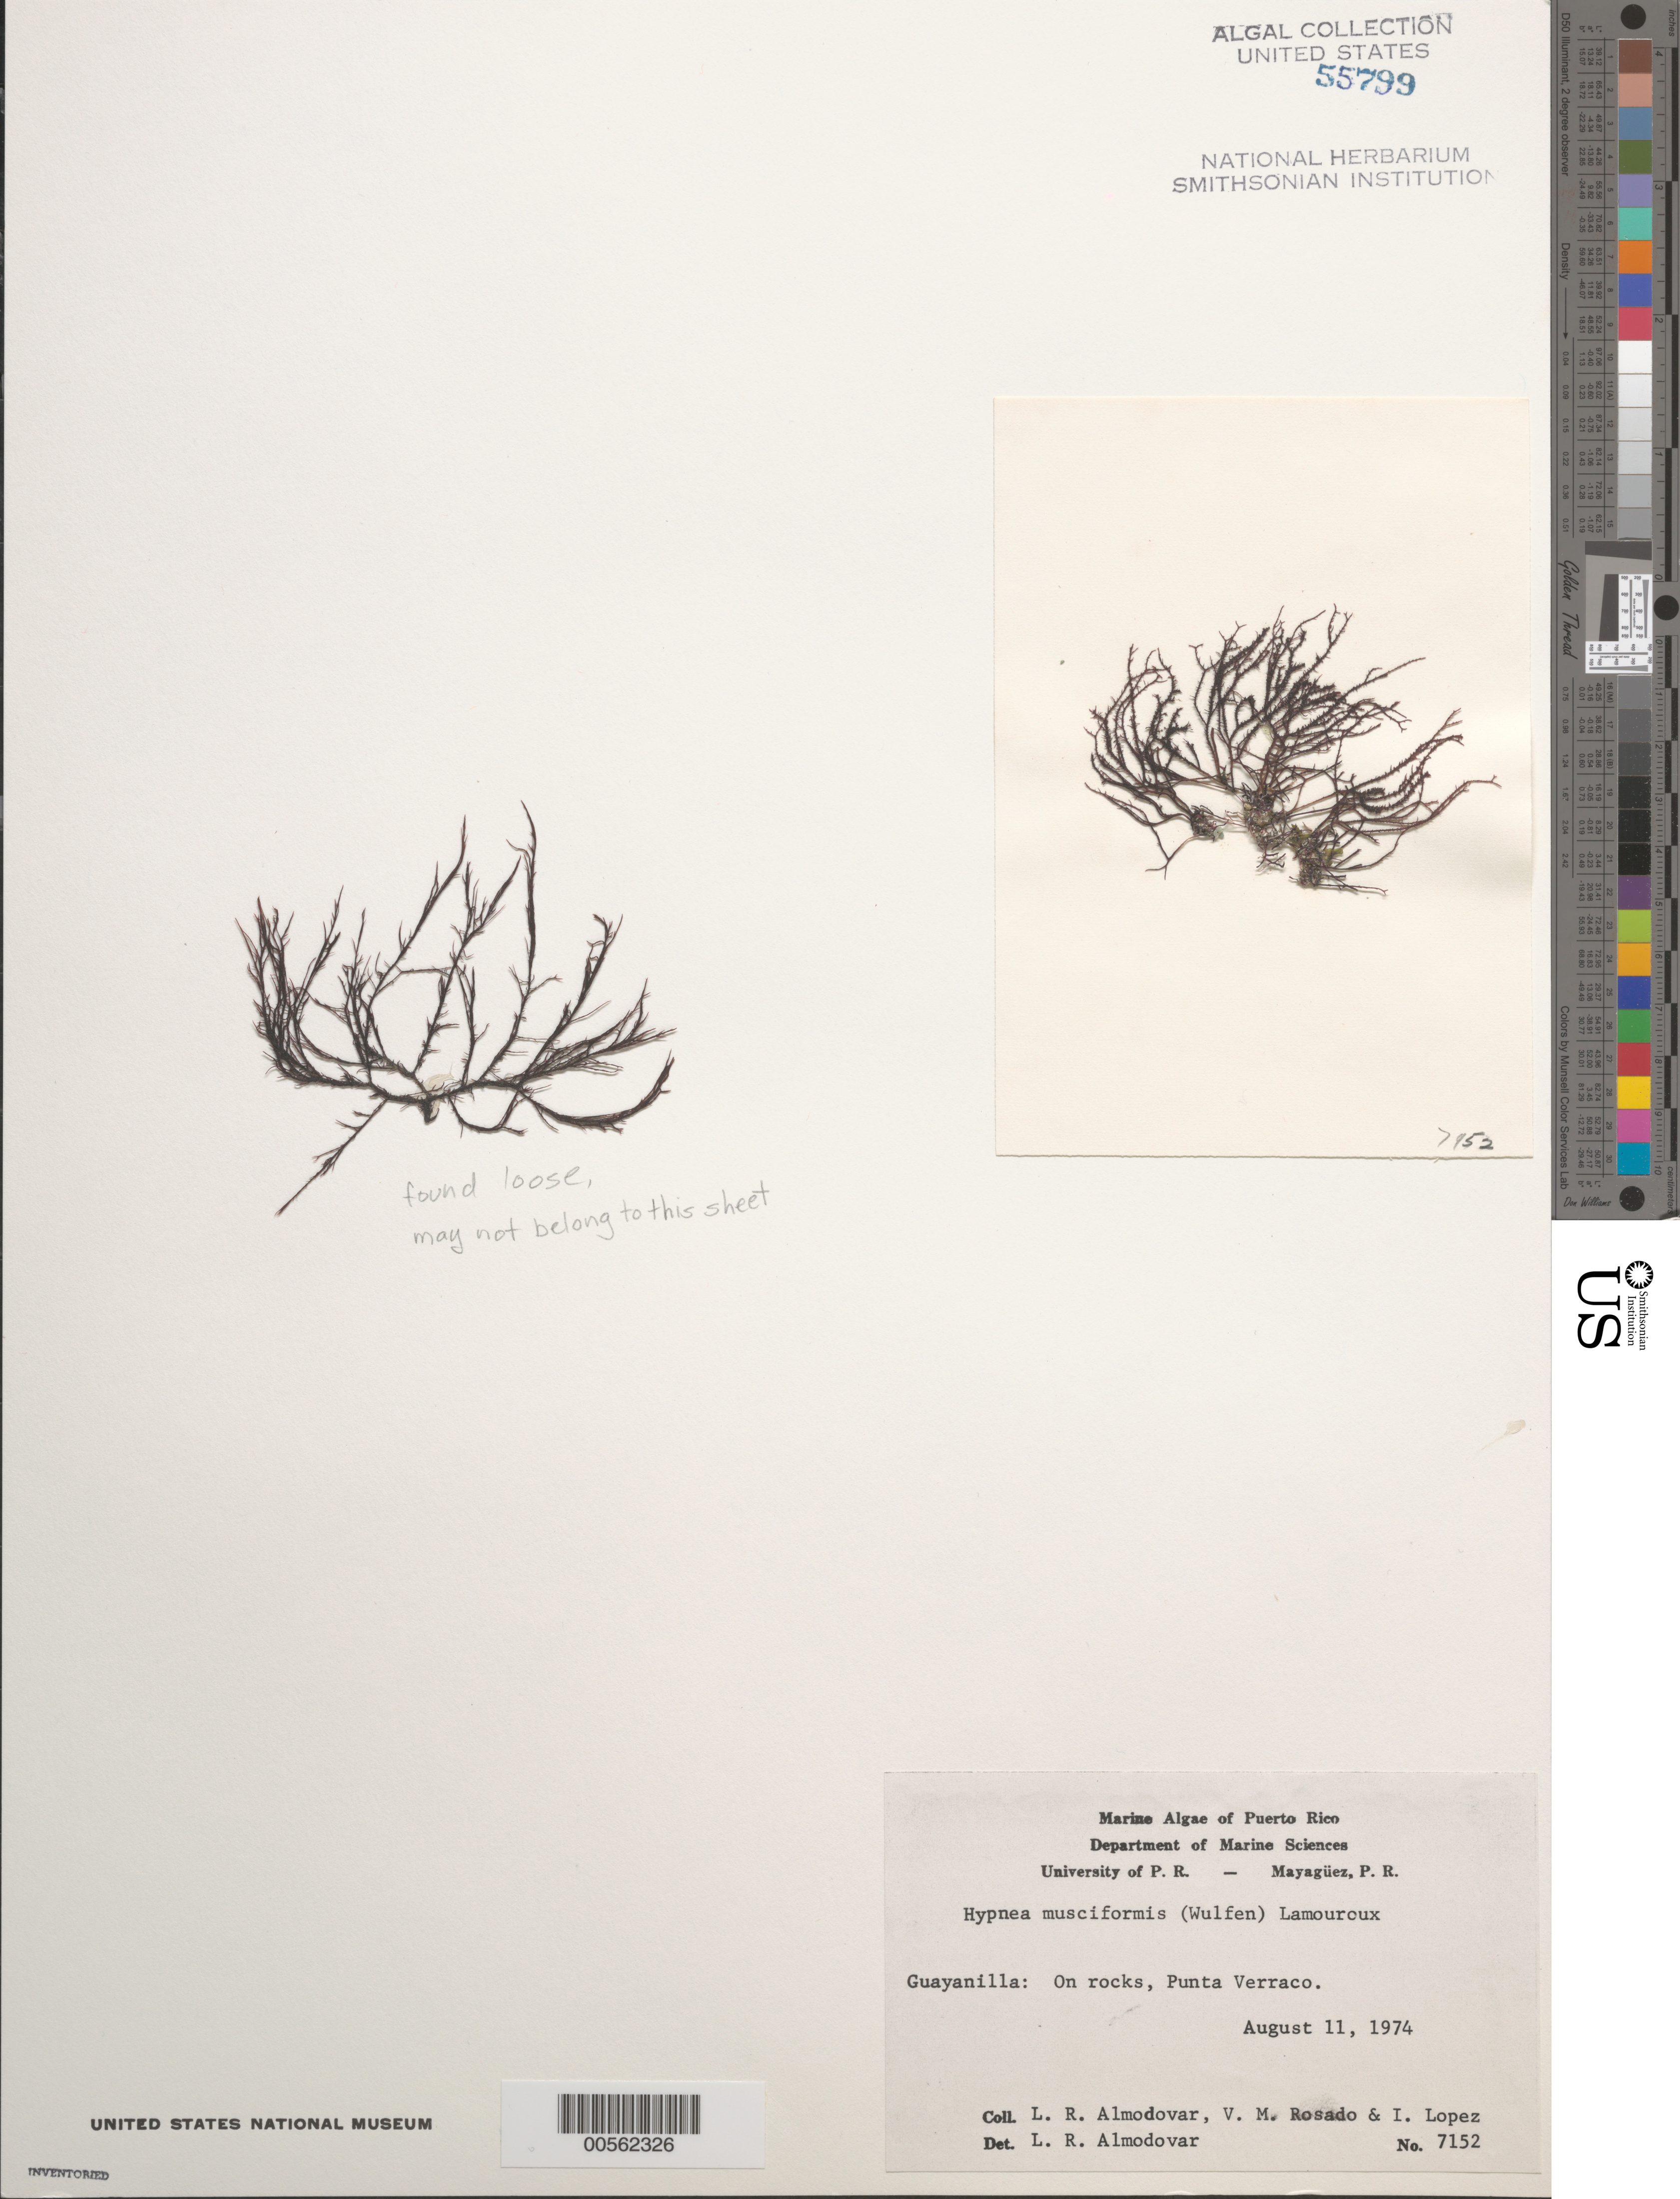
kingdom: Plantae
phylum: Rhodophyta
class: Florideophyceae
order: Gigartinales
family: Cystocloniaceae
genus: Hypnea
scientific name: Hypnea musciformis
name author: (Wulfen) J.V.Lamouroux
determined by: Almodovar, L. R.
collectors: L. Almodovar, V. Rosado & I. Lopéz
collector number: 7152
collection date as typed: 11 Aug 1974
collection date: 1974-08-11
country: Puerto Rico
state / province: Guayanilla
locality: Punta verraco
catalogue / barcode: US 55799